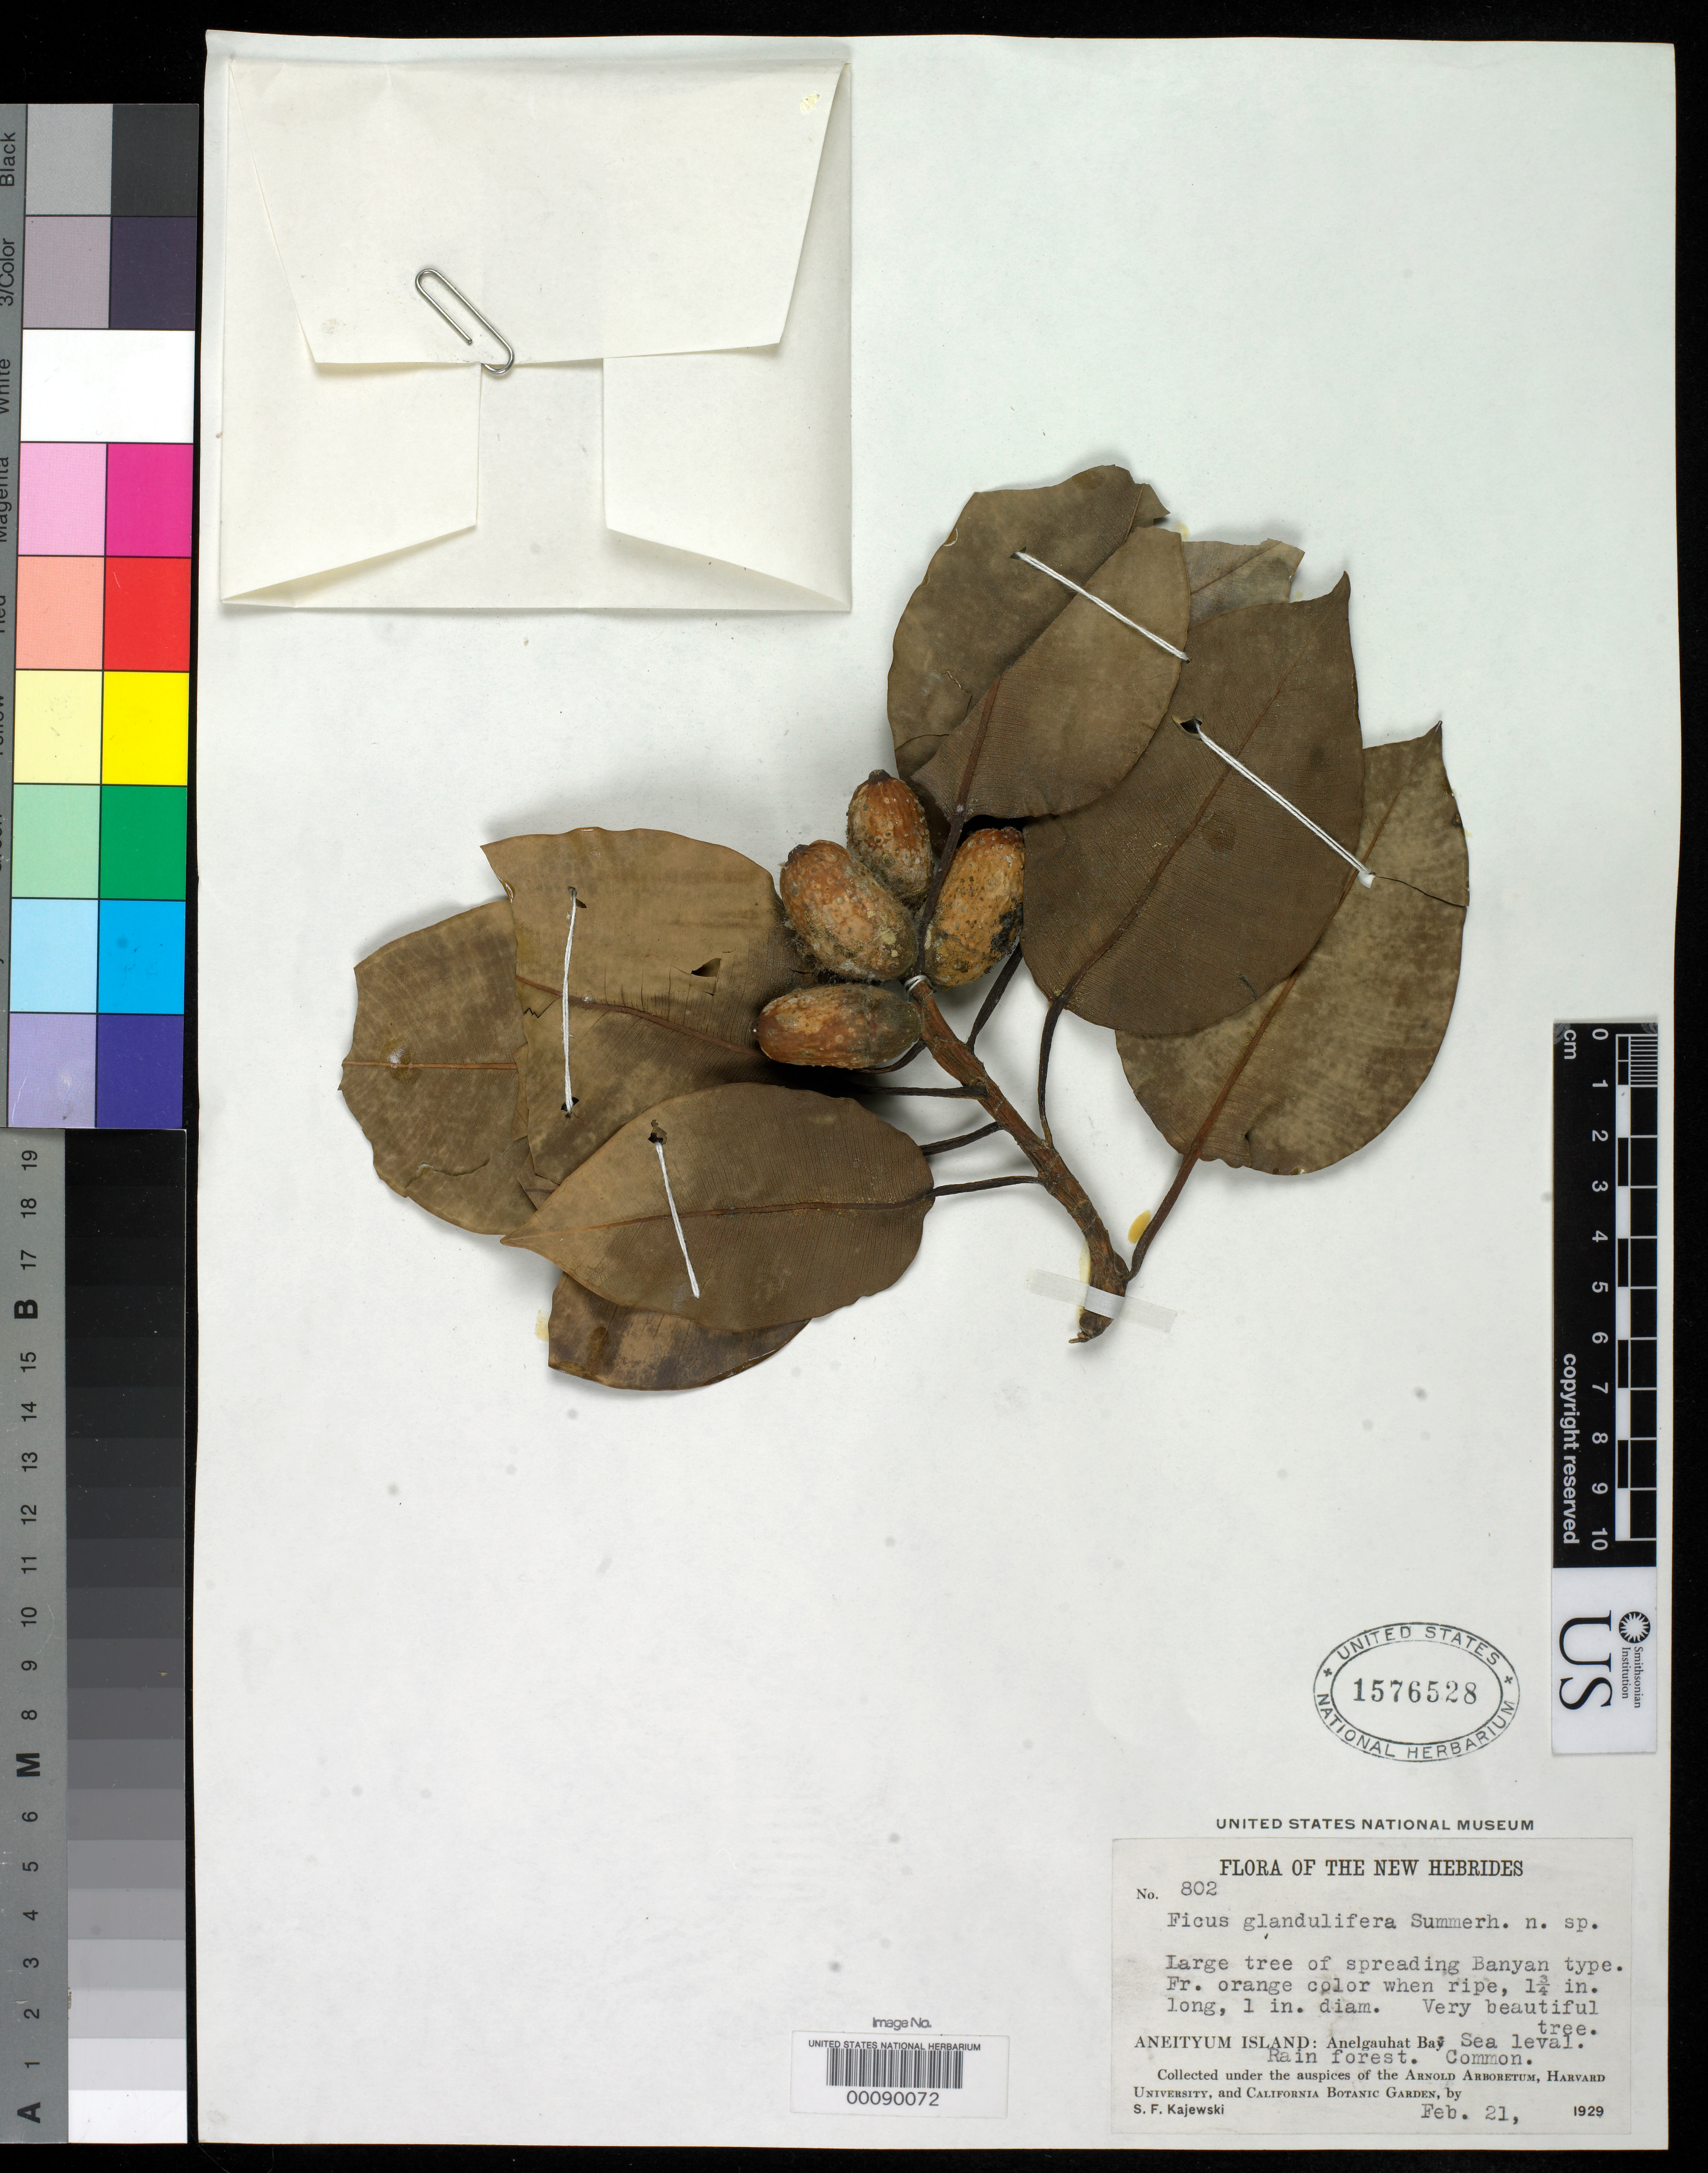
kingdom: Plantae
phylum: Tracheophyta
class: Magnoliopsida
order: Rosales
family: Moraceae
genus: Ficus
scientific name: Ficus glandulifera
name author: Summerh.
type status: Type Fragment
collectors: S. Kajewski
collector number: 802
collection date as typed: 21 Feb 1929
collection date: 1929-02-21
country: Vanuatu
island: Anatom [Aneityum]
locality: Anelgauhat Bay.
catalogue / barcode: US 1576528